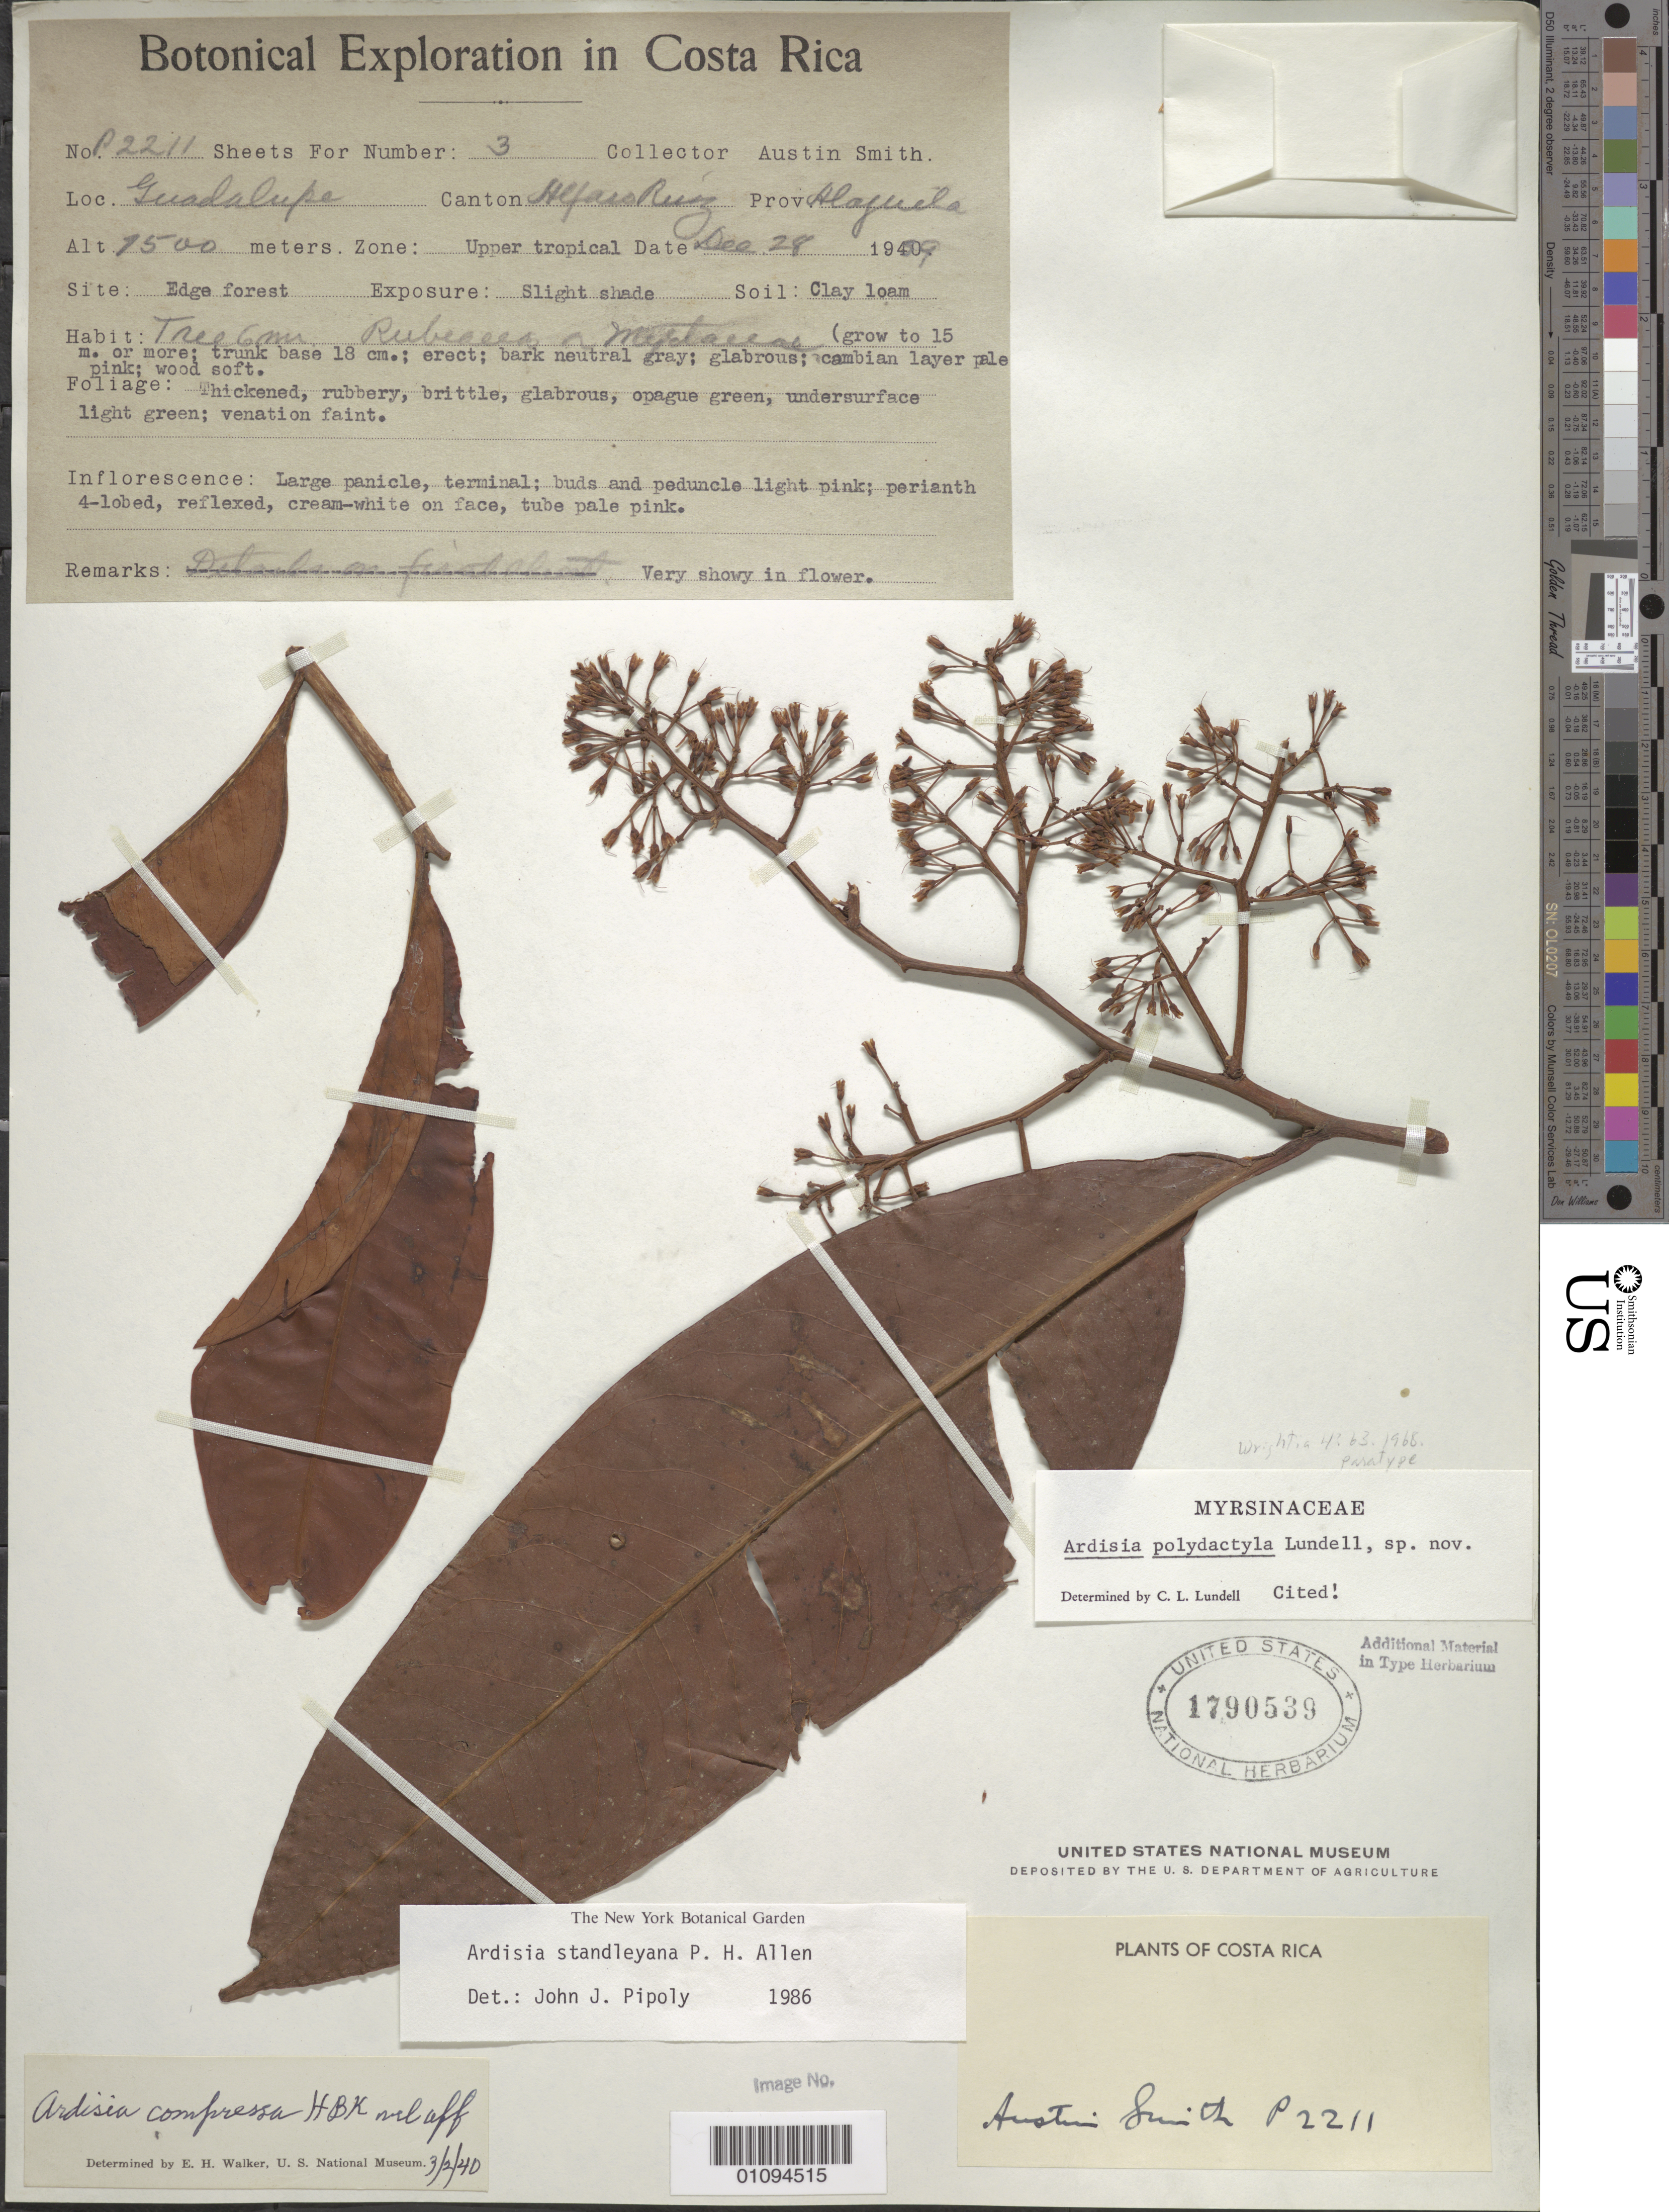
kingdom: Plantae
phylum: Tracheophyta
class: Magnoliopsida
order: Ericales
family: Primulaceae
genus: Ardisia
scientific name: Ardisia standleyana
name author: P.H. Allen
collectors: Aust P. Smith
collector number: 2211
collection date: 1939-12-28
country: Costa Rica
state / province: Alajuela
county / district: Alfaro Ruiz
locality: Guadeloupe.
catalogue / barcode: US 1790539